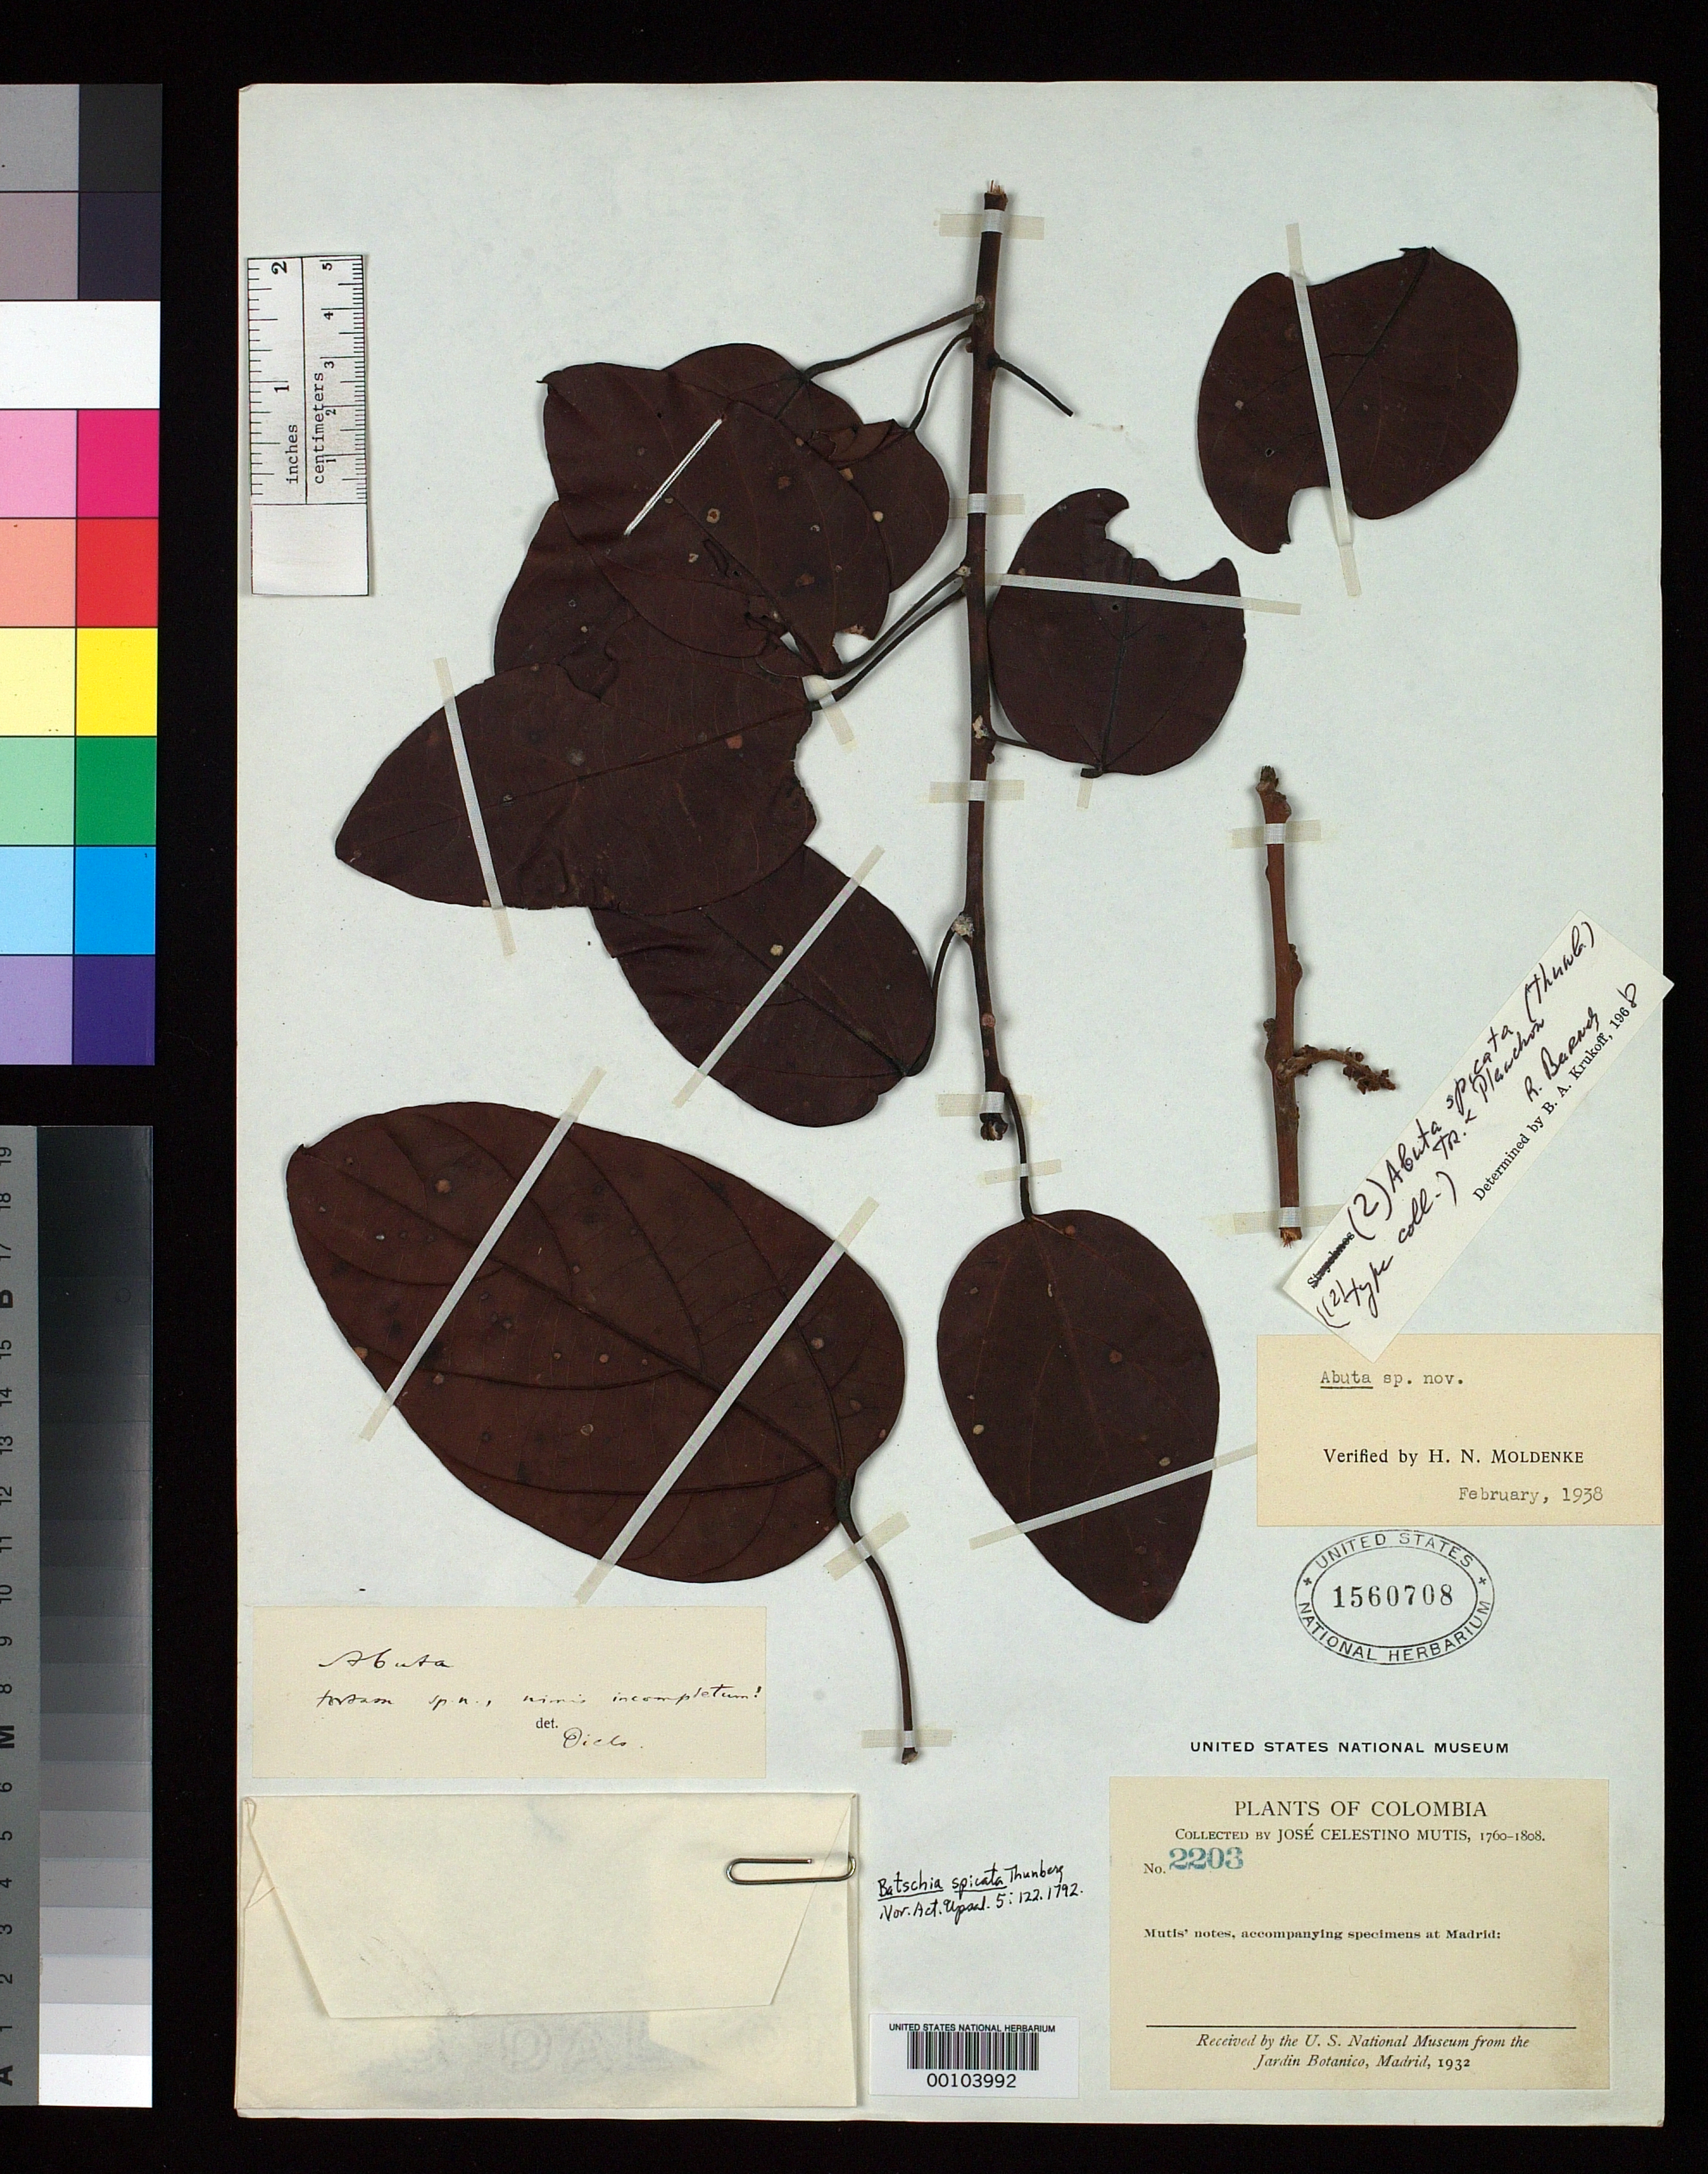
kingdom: Plantae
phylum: Tracheophyta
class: Magnoliopsida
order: Ranunculales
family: Menispermaceae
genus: Batschia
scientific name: Batschia spicata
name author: Thunb.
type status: Type Collection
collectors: J. C. B. Mutis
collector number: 2203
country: Colombia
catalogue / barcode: US 1560708